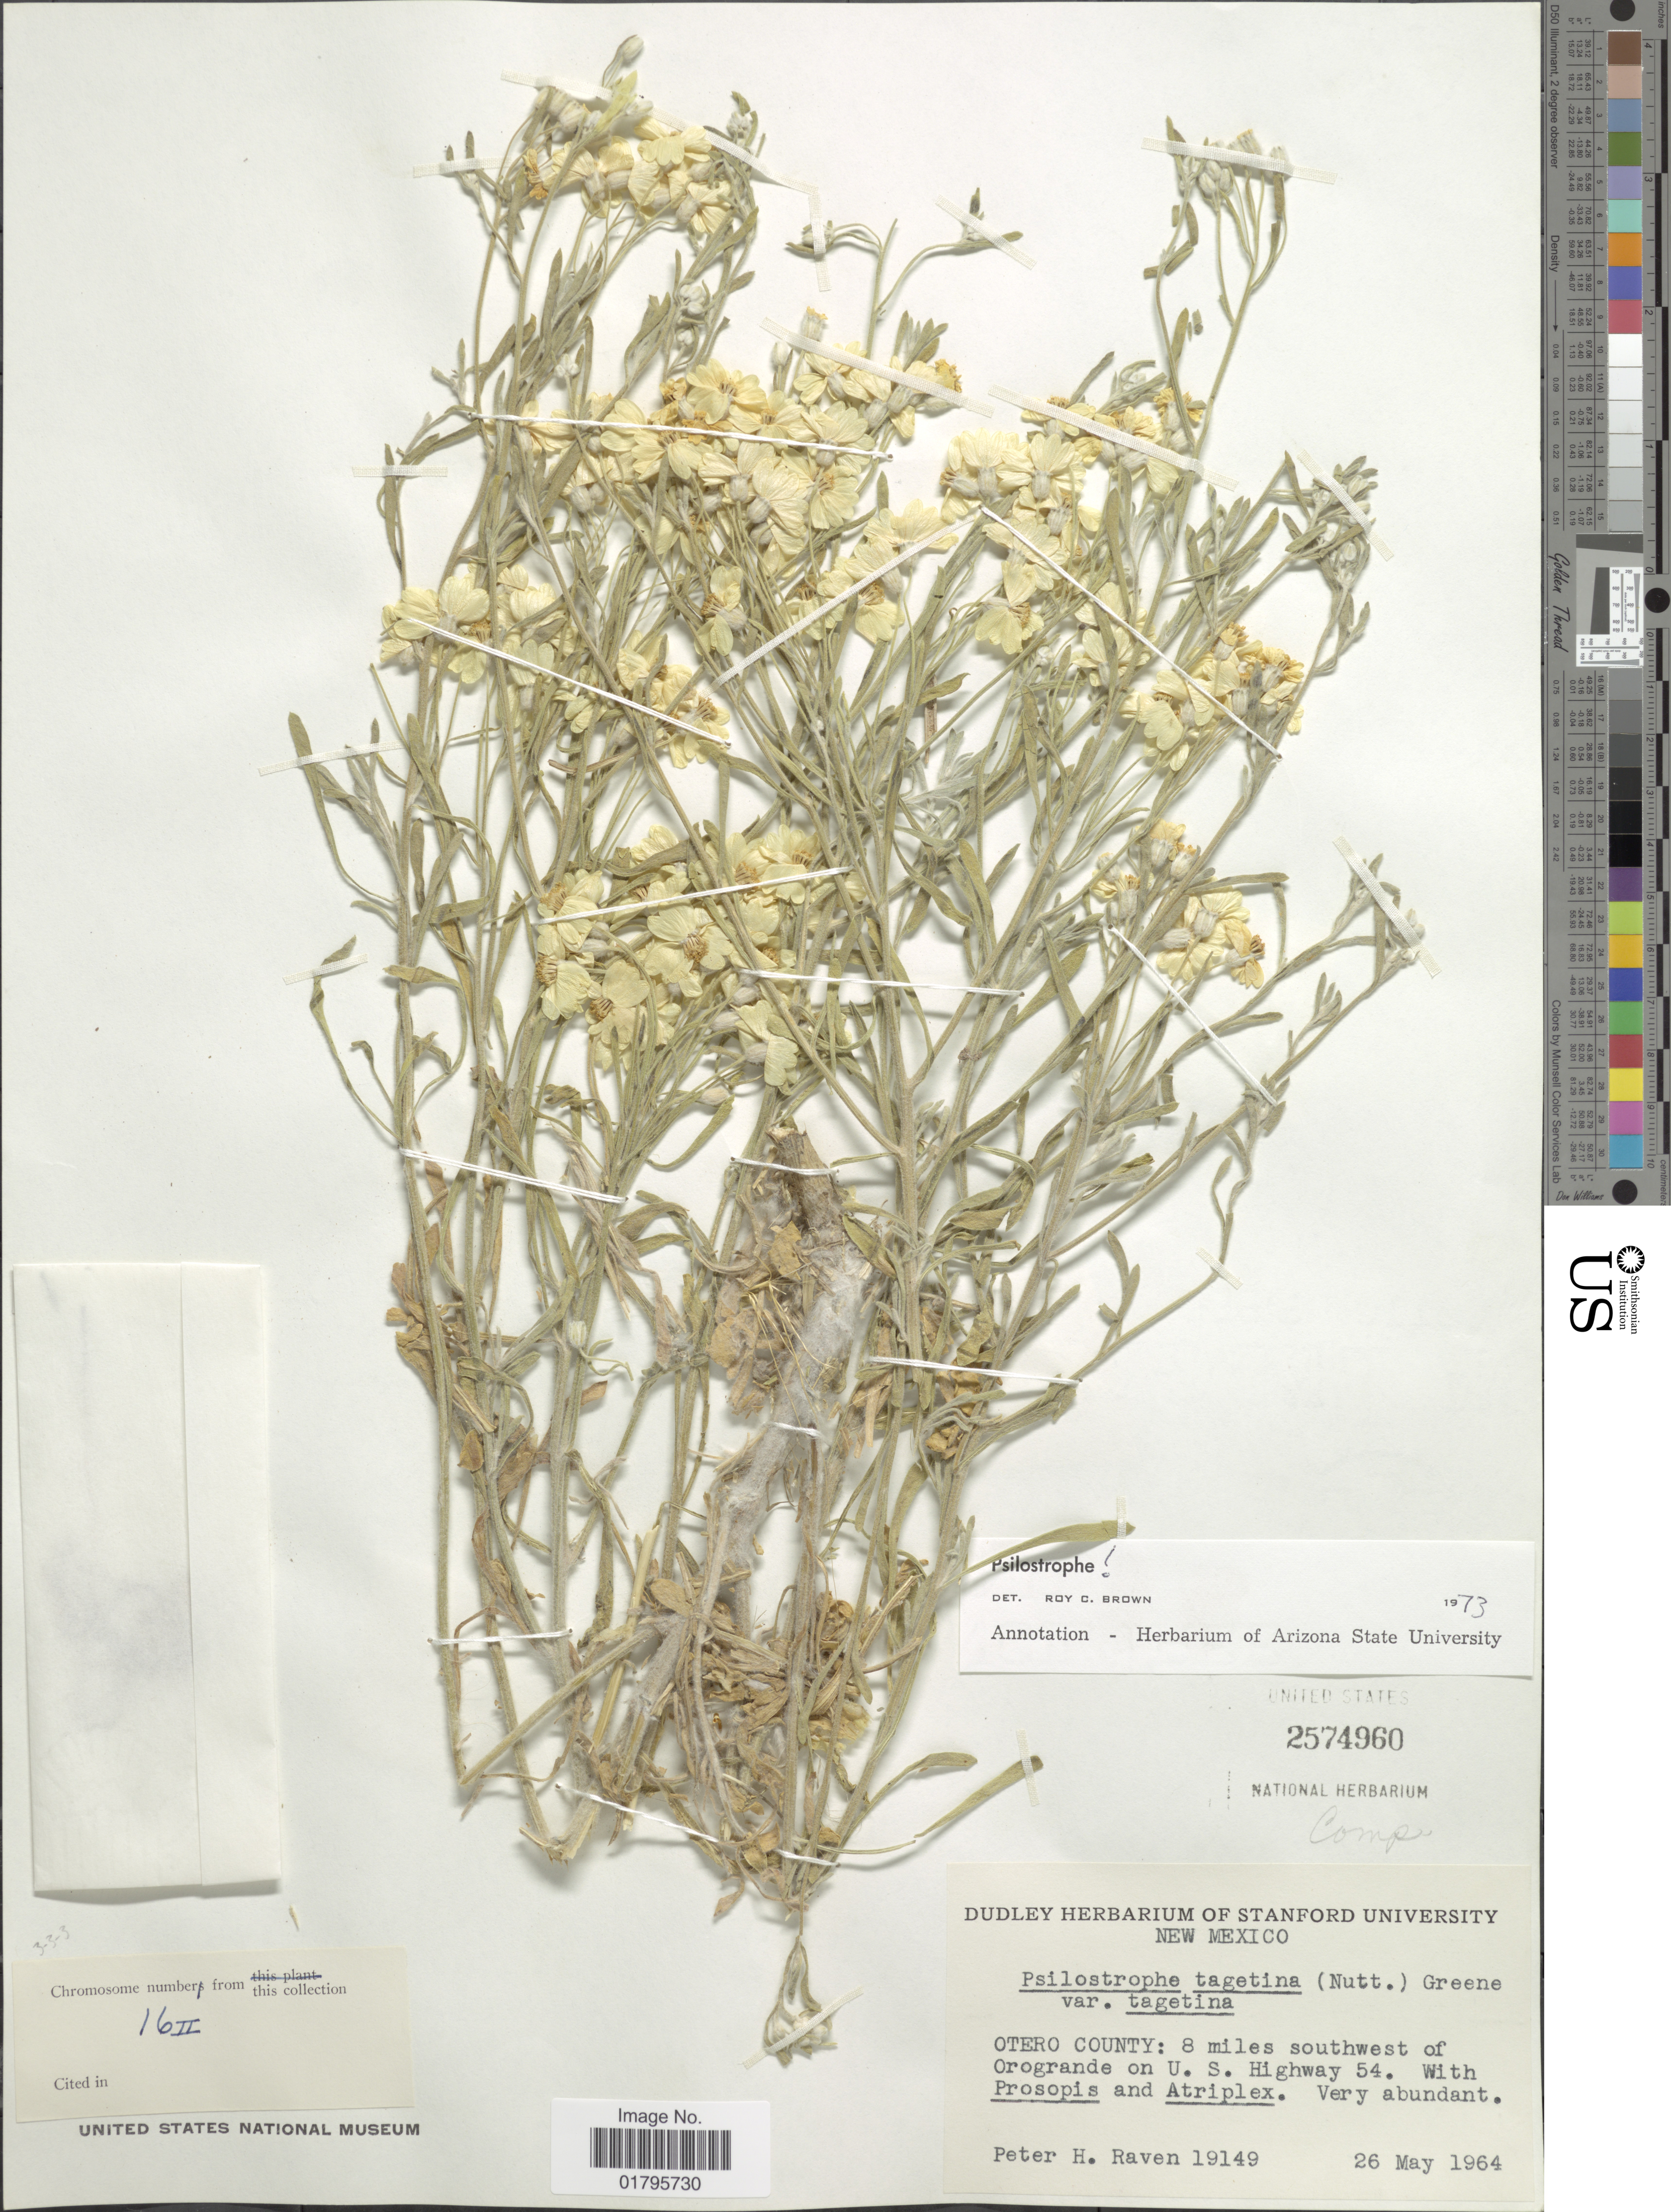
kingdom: Plantae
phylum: Tracheophyta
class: Magnoliopsida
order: Asterales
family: Asteraceae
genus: Psilostrophe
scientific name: Psilostrophe tagetina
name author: (Nutt.) Greene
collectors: P. Raven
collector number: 19149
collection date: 1964-05-26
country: United States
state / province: New Mexico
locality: Otero County: 8 miles southwest of Orogrande on U.S. Highway 54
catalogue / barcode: US 2574960